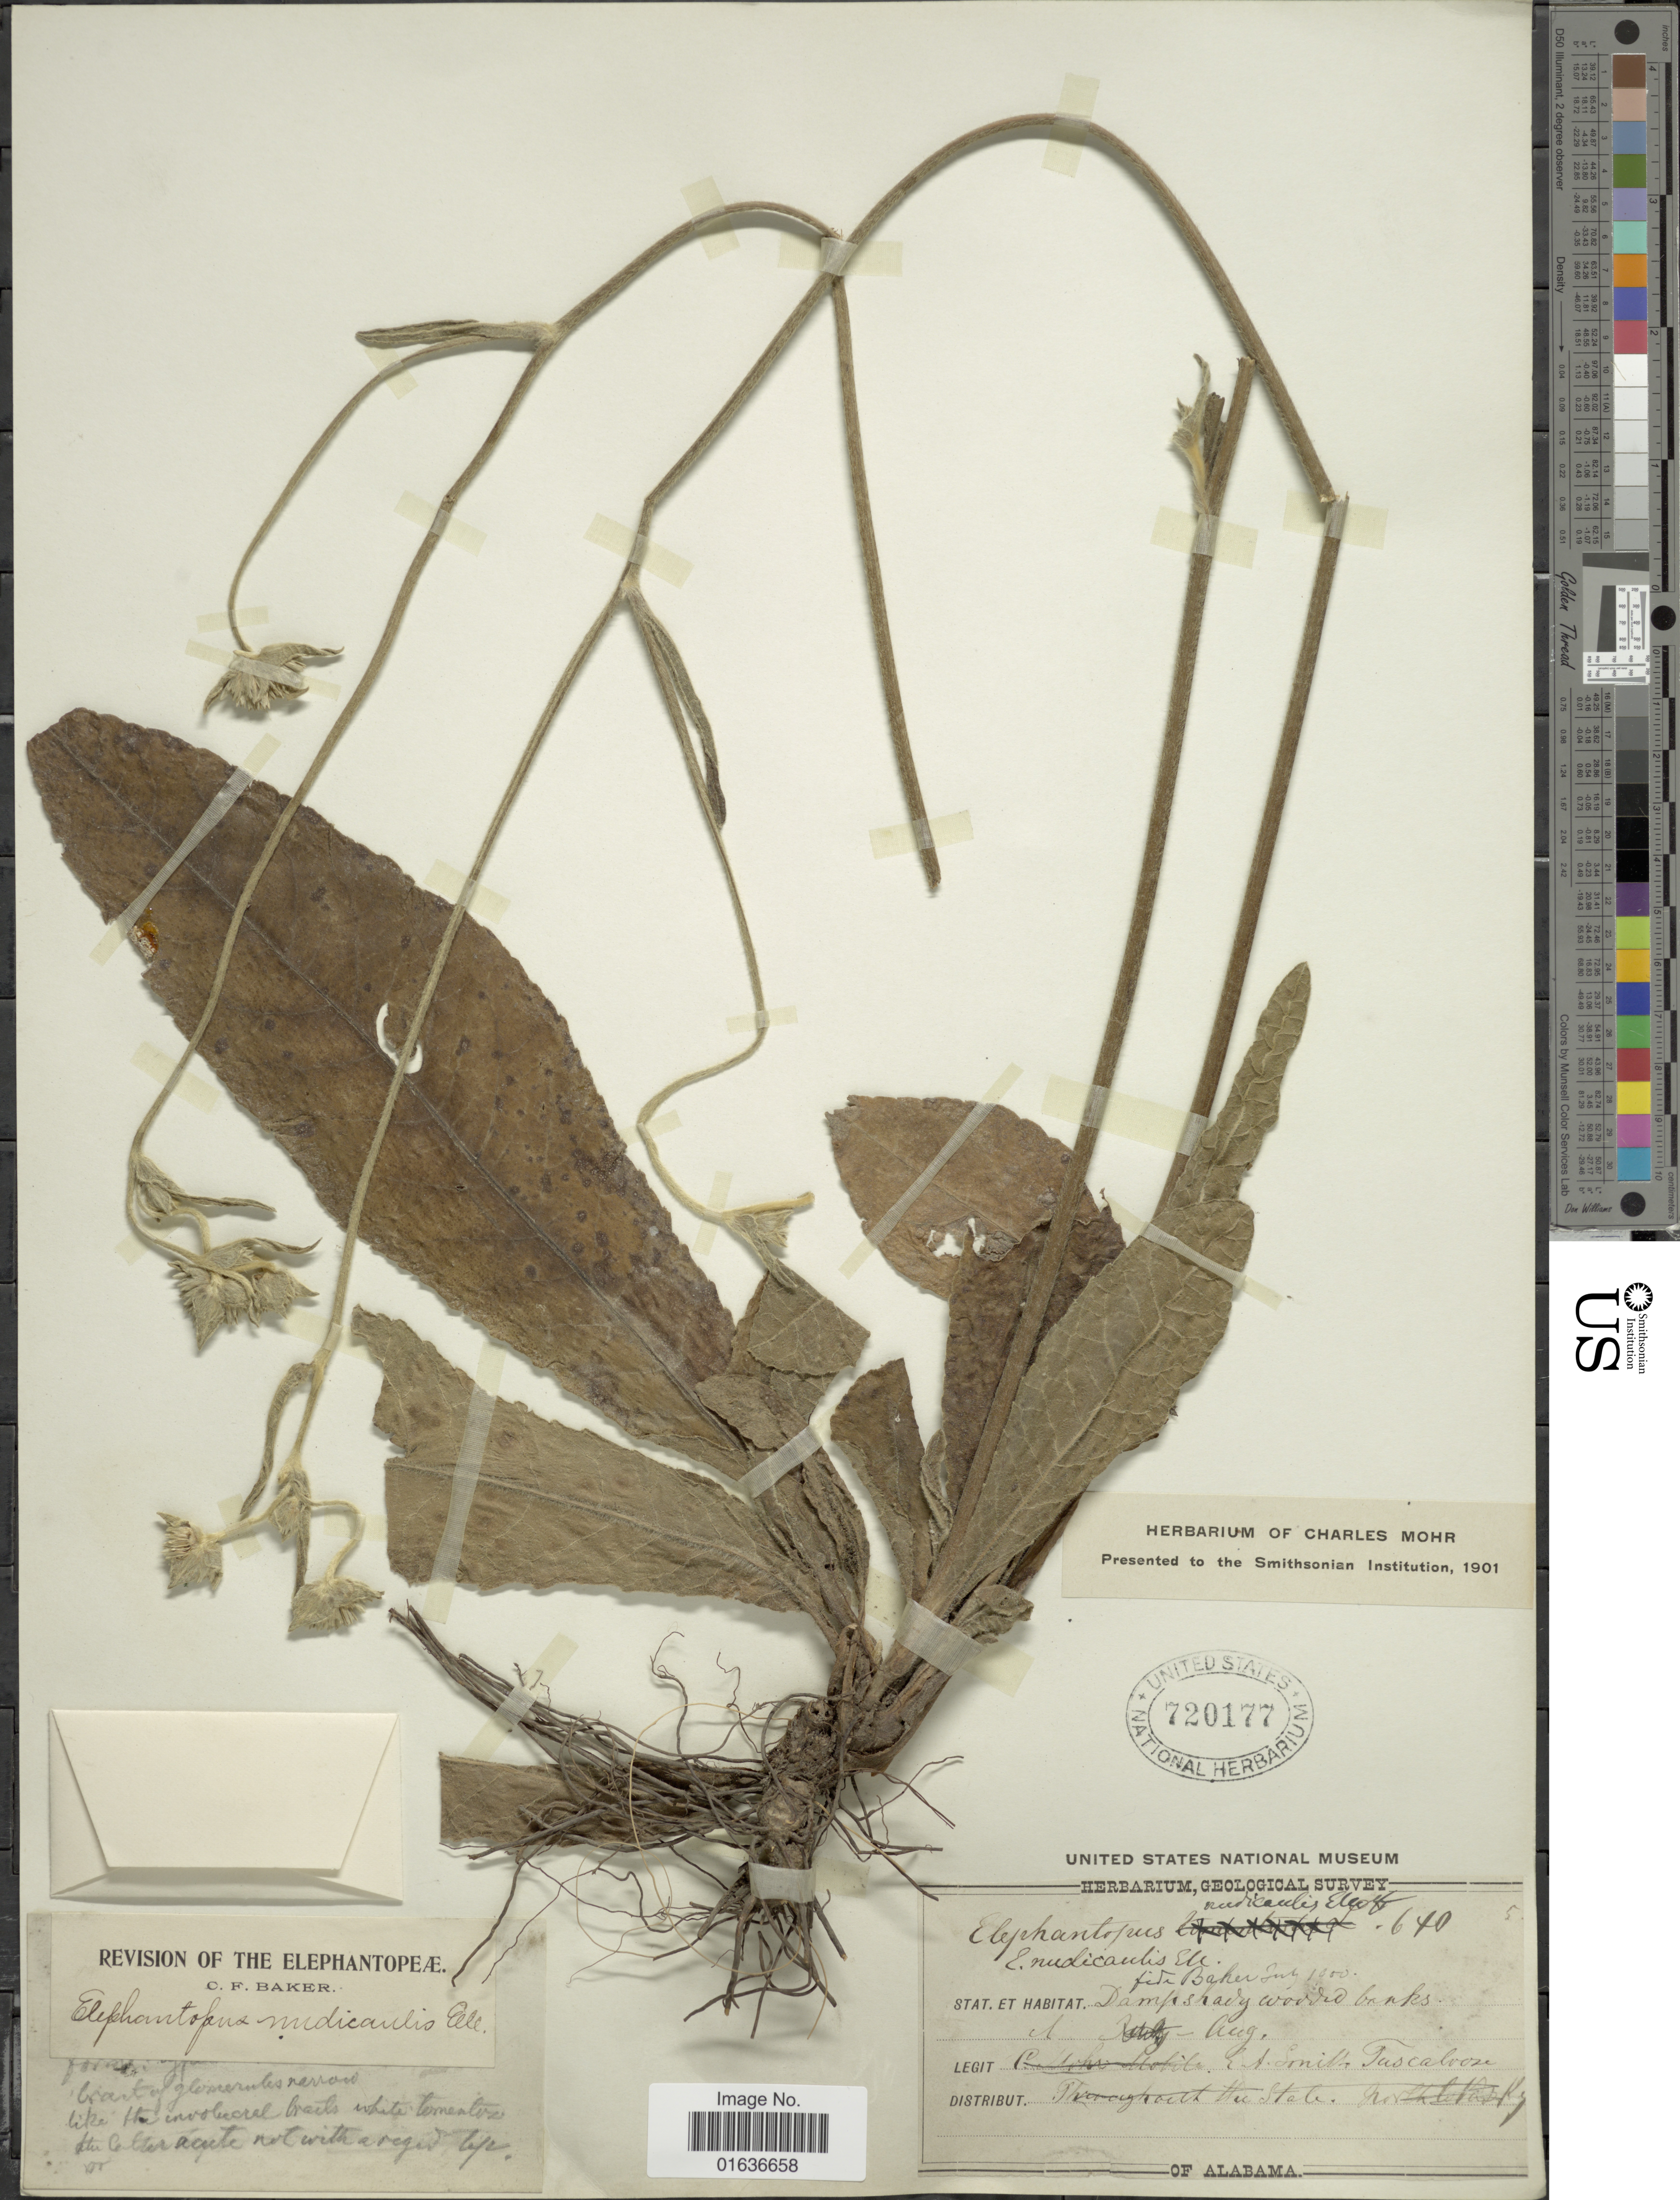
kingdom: Plantae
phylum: Tracheophyta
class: Magnoliopsida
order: Asterales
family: Asteraceae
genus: Elephantopus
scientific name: Elephantopus elatus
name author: Bertol.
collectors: C. E. Smith Jr.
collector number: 640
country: United States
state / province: Alabama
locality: Tuscaloosa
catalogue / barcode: US 720177